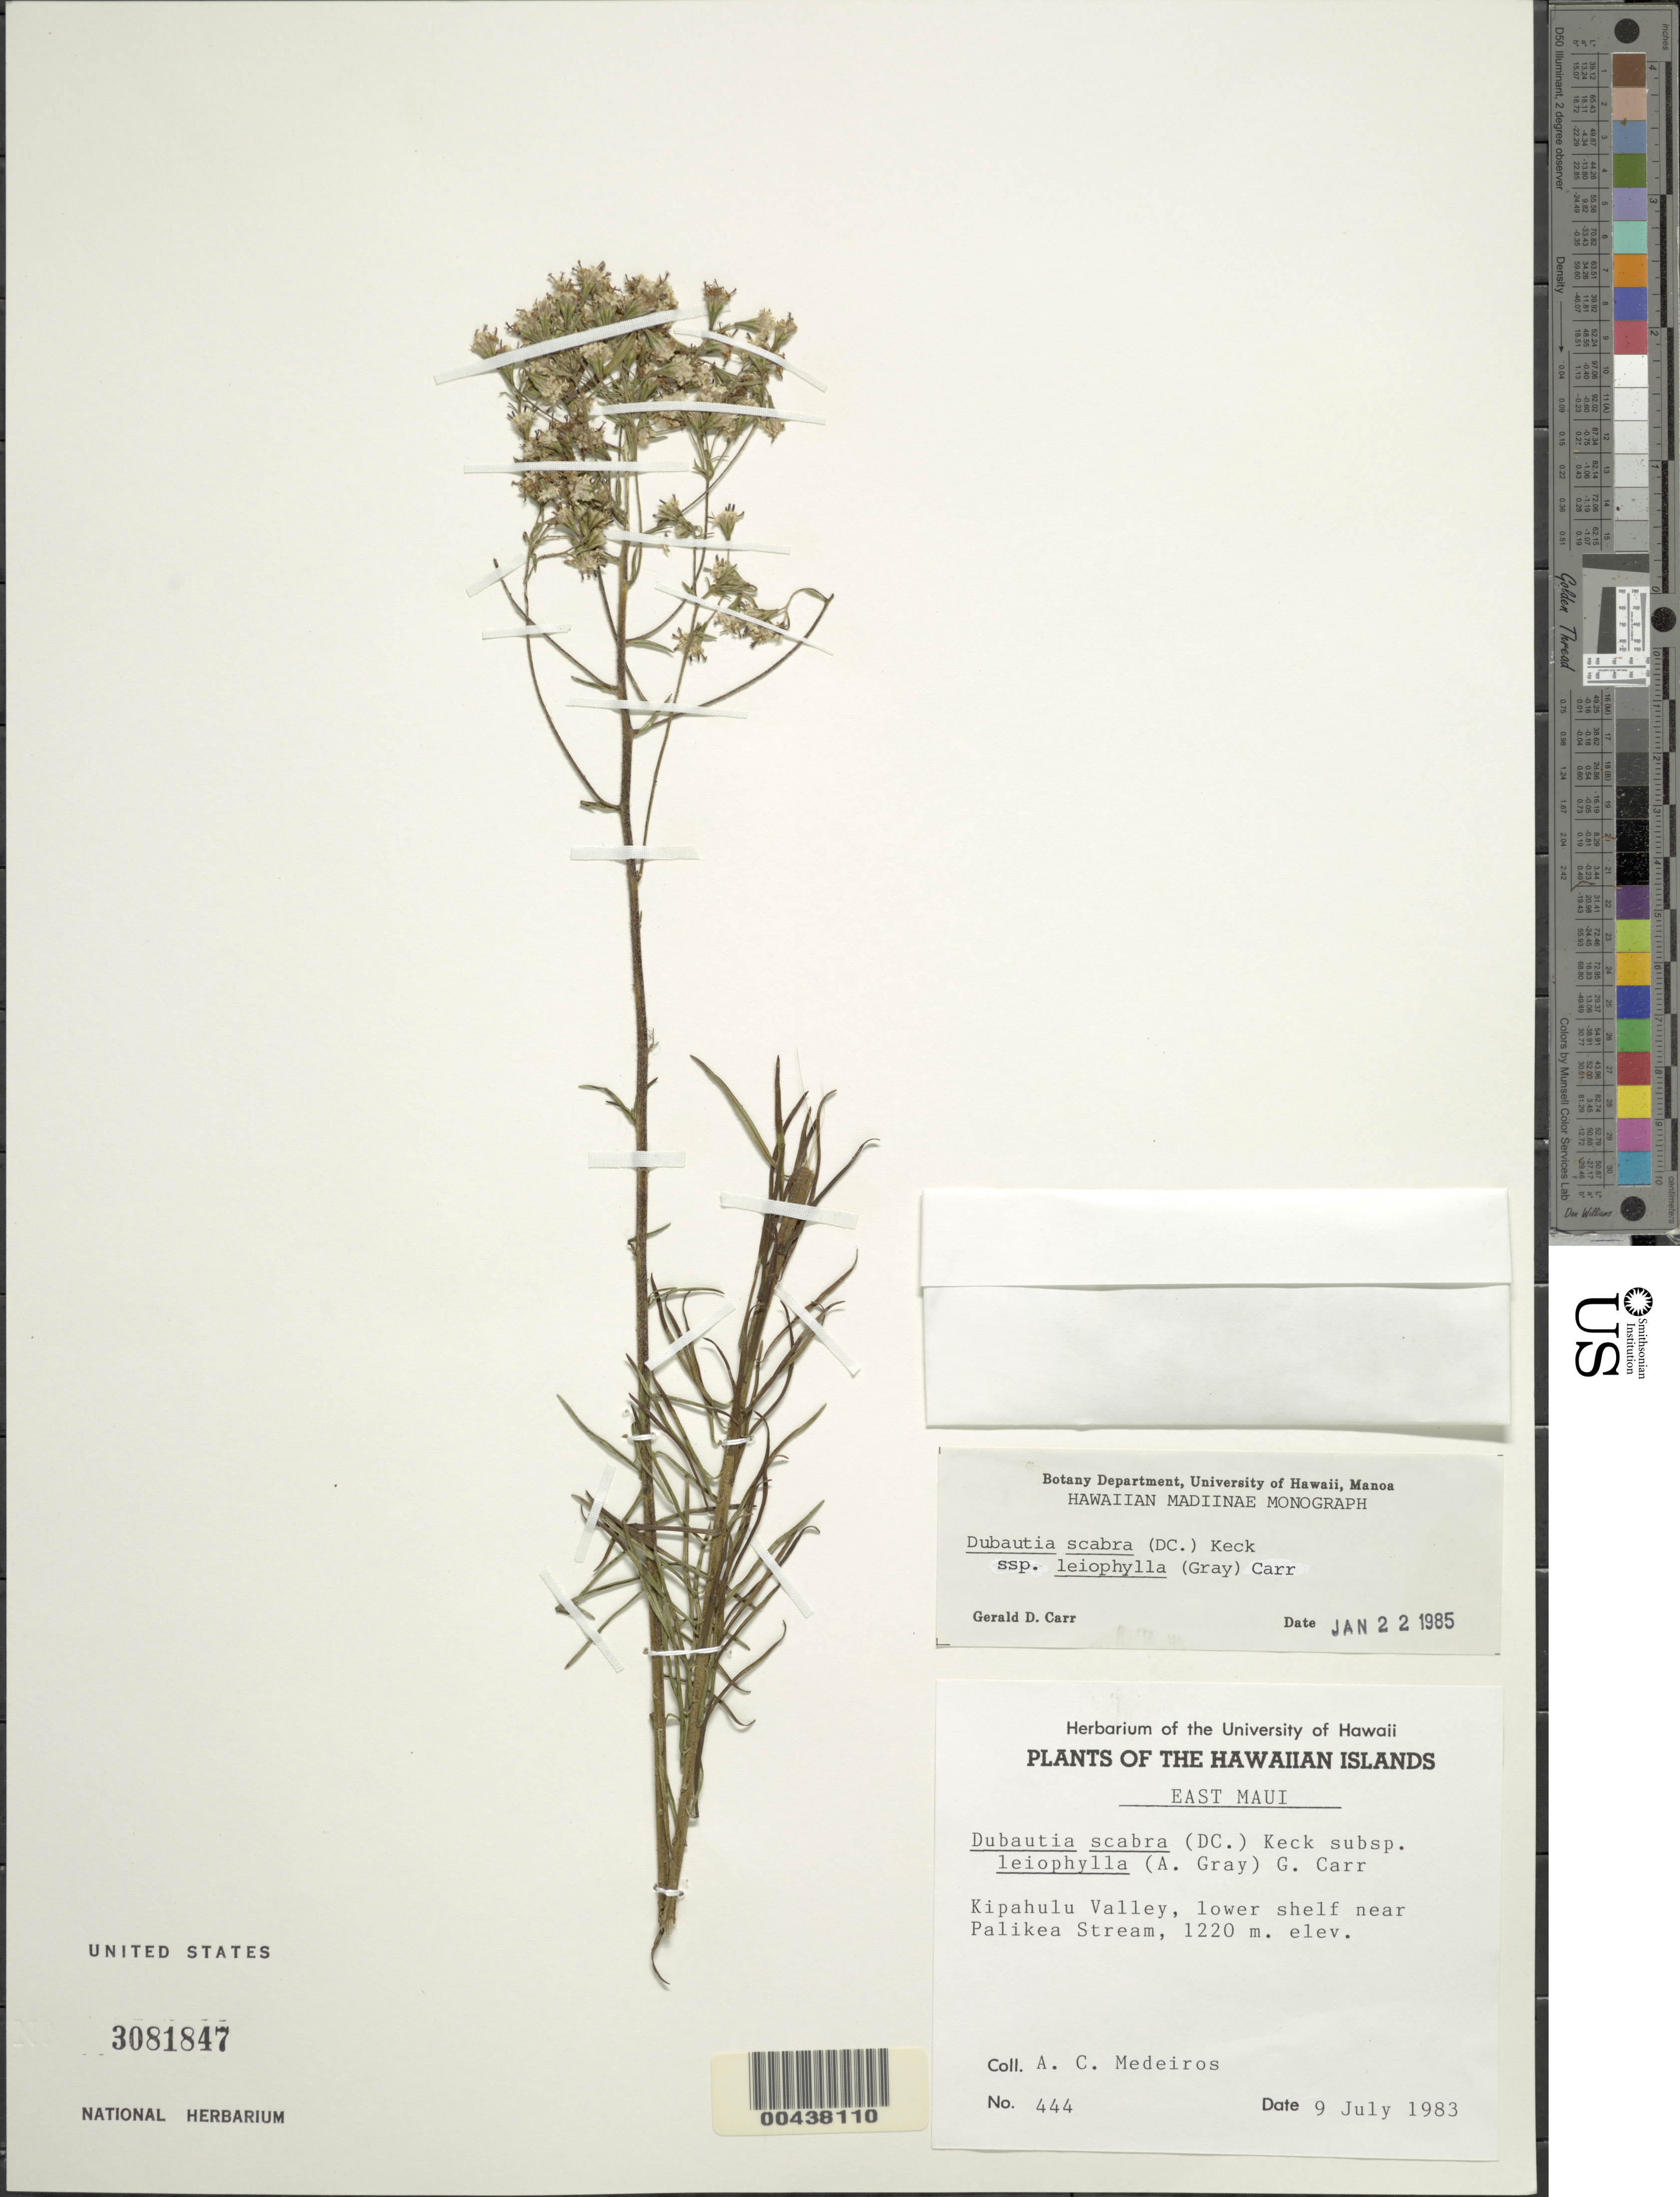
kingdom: Plantae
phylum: Tracheophyta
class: Magnoliopsida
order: Asterales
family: Asteraceae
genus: Dubautia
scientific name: Dubautia scabra subsp. leiophylla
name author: (A. Gray) G.D. Carr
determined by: Carr, G. D.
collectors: A. Medeiros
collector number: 444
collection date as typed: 9 Jul 1983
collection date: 1983-07-09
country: United States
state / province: Hawaii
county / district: Maui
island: Maui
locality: Kipahulu Valley, lower shelf near Palikea Stream, E Maui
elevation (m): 1220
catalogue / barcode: US 3081847